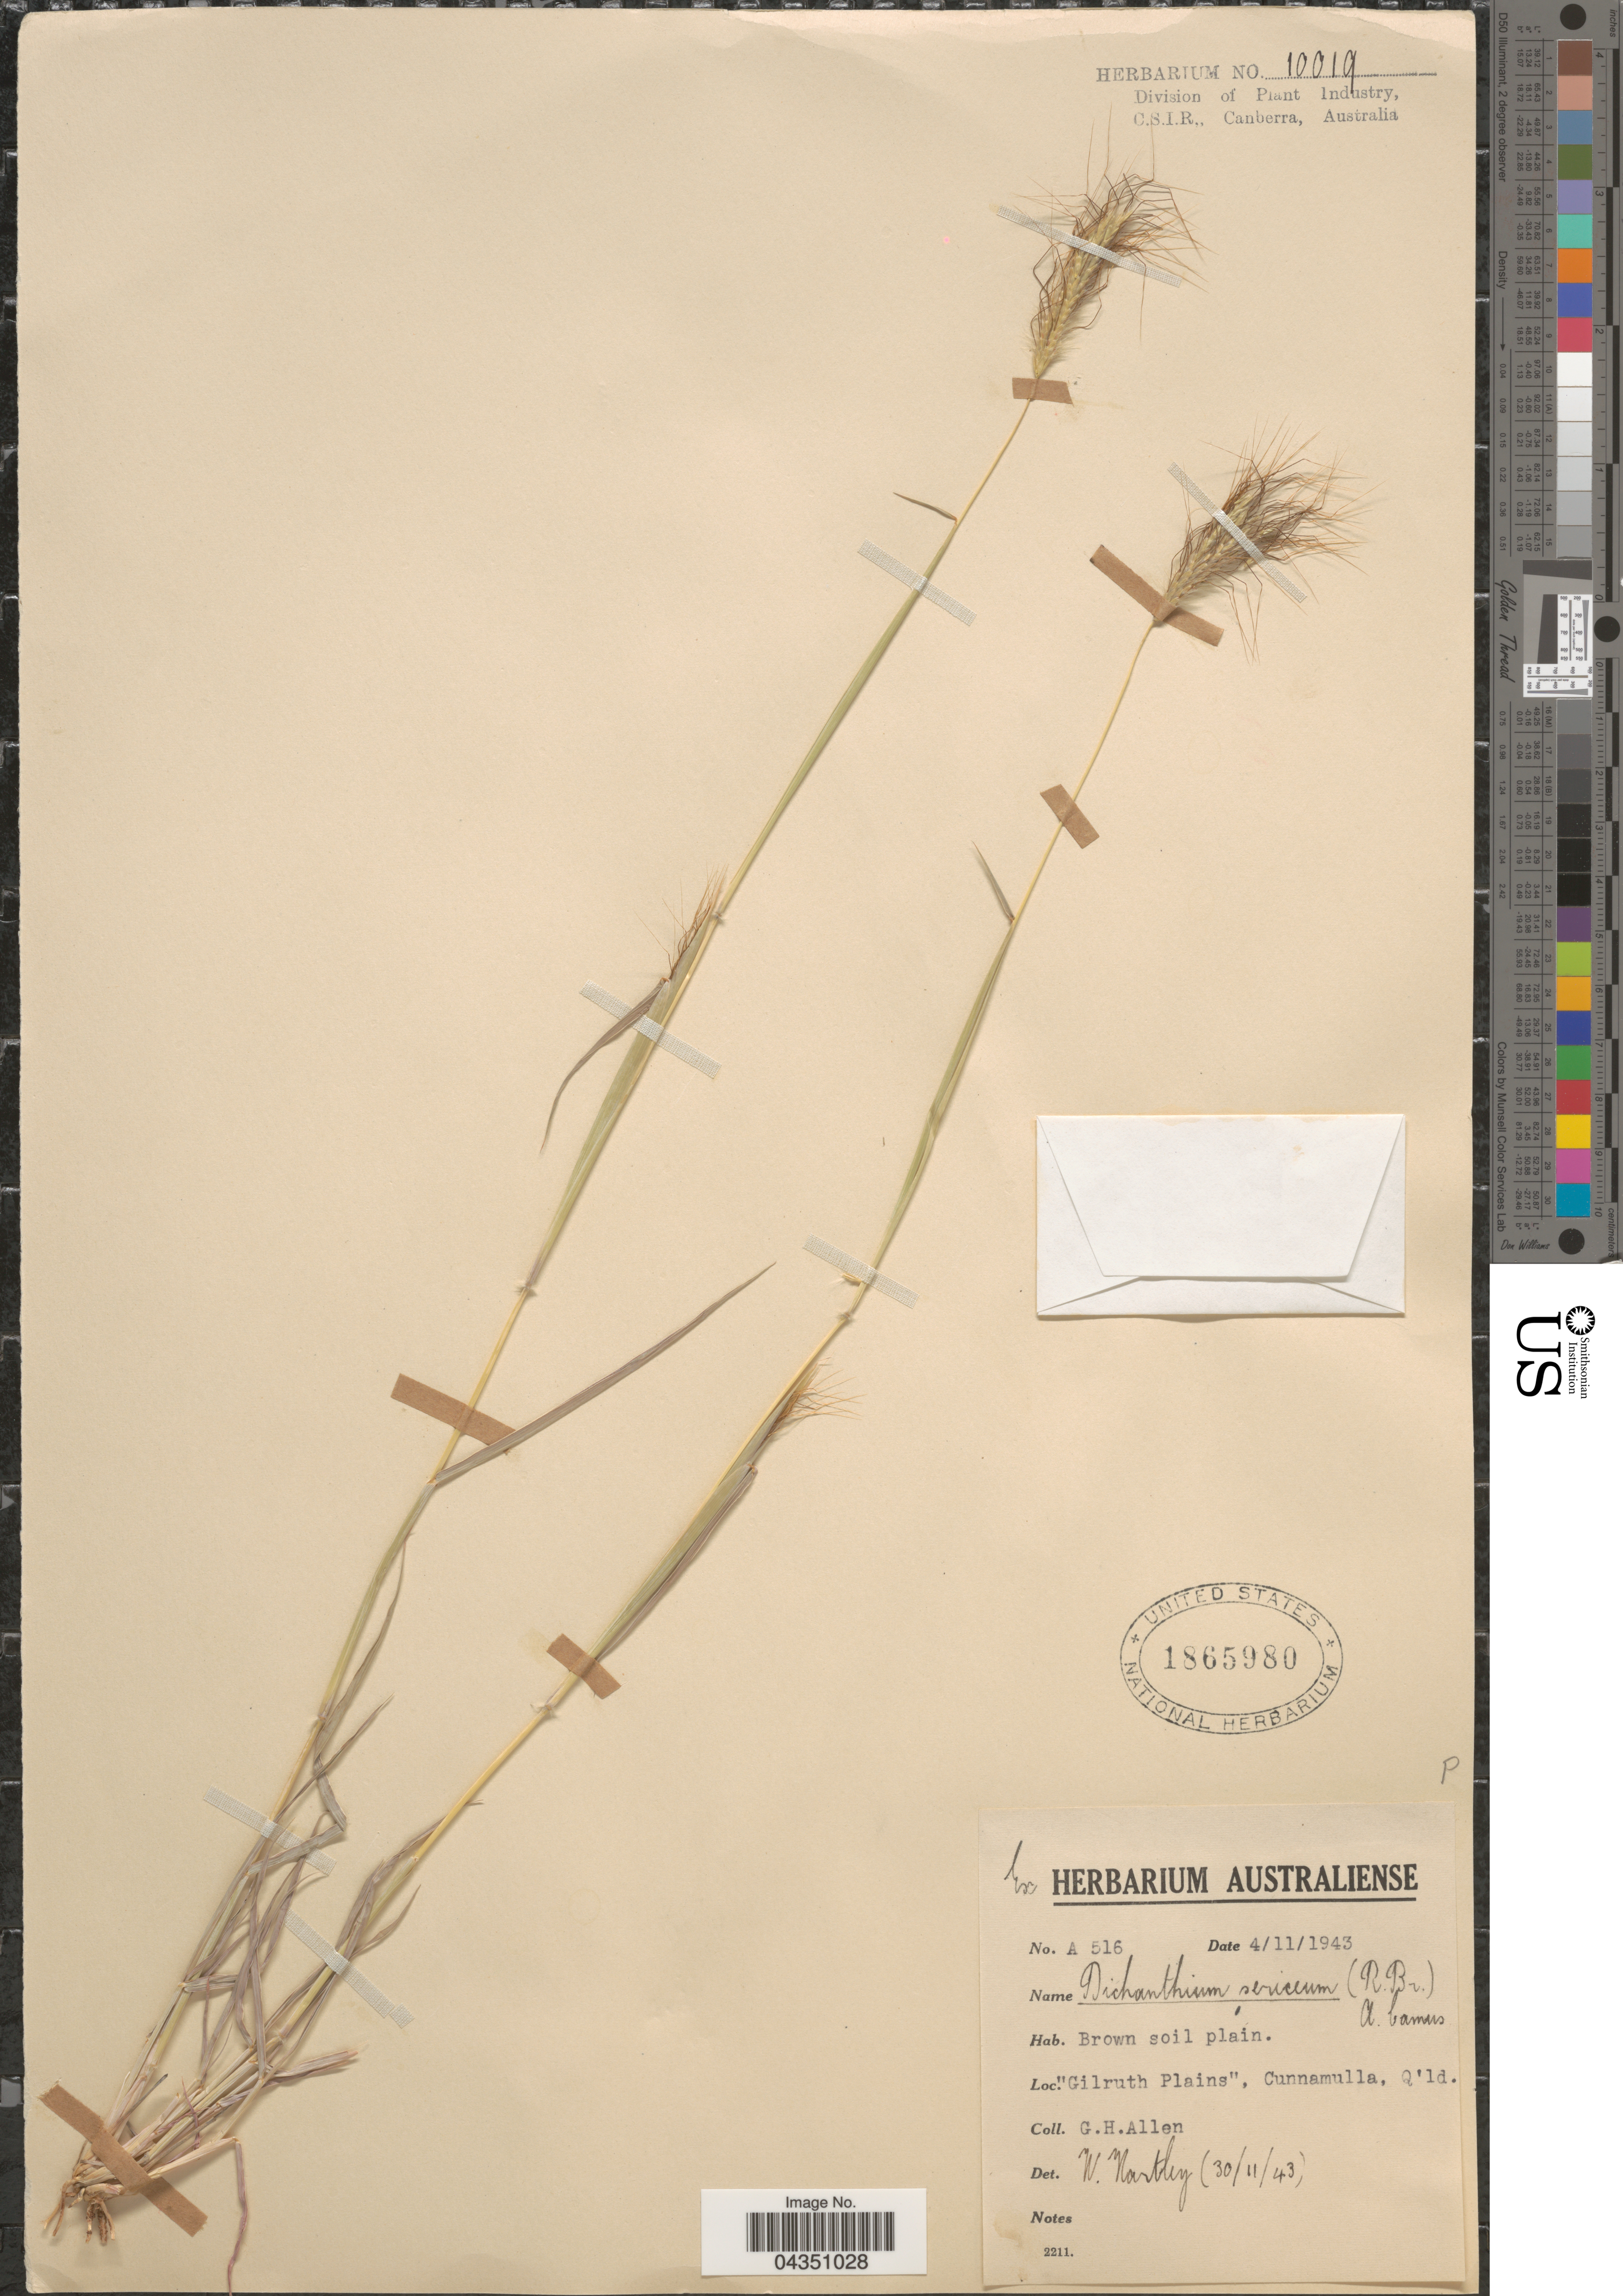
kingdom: Plantae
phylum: Tracheophyta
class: Liliopsida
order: Poales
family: Poaceae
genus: Dichanthium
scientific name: Dichanthium sericeum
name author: (R. Br.) A. Camus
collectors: G. Allen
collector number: A 516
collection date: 1943-11-04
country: Australia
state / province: Queensland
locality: Gilruth Plains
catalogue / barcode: US 1865980